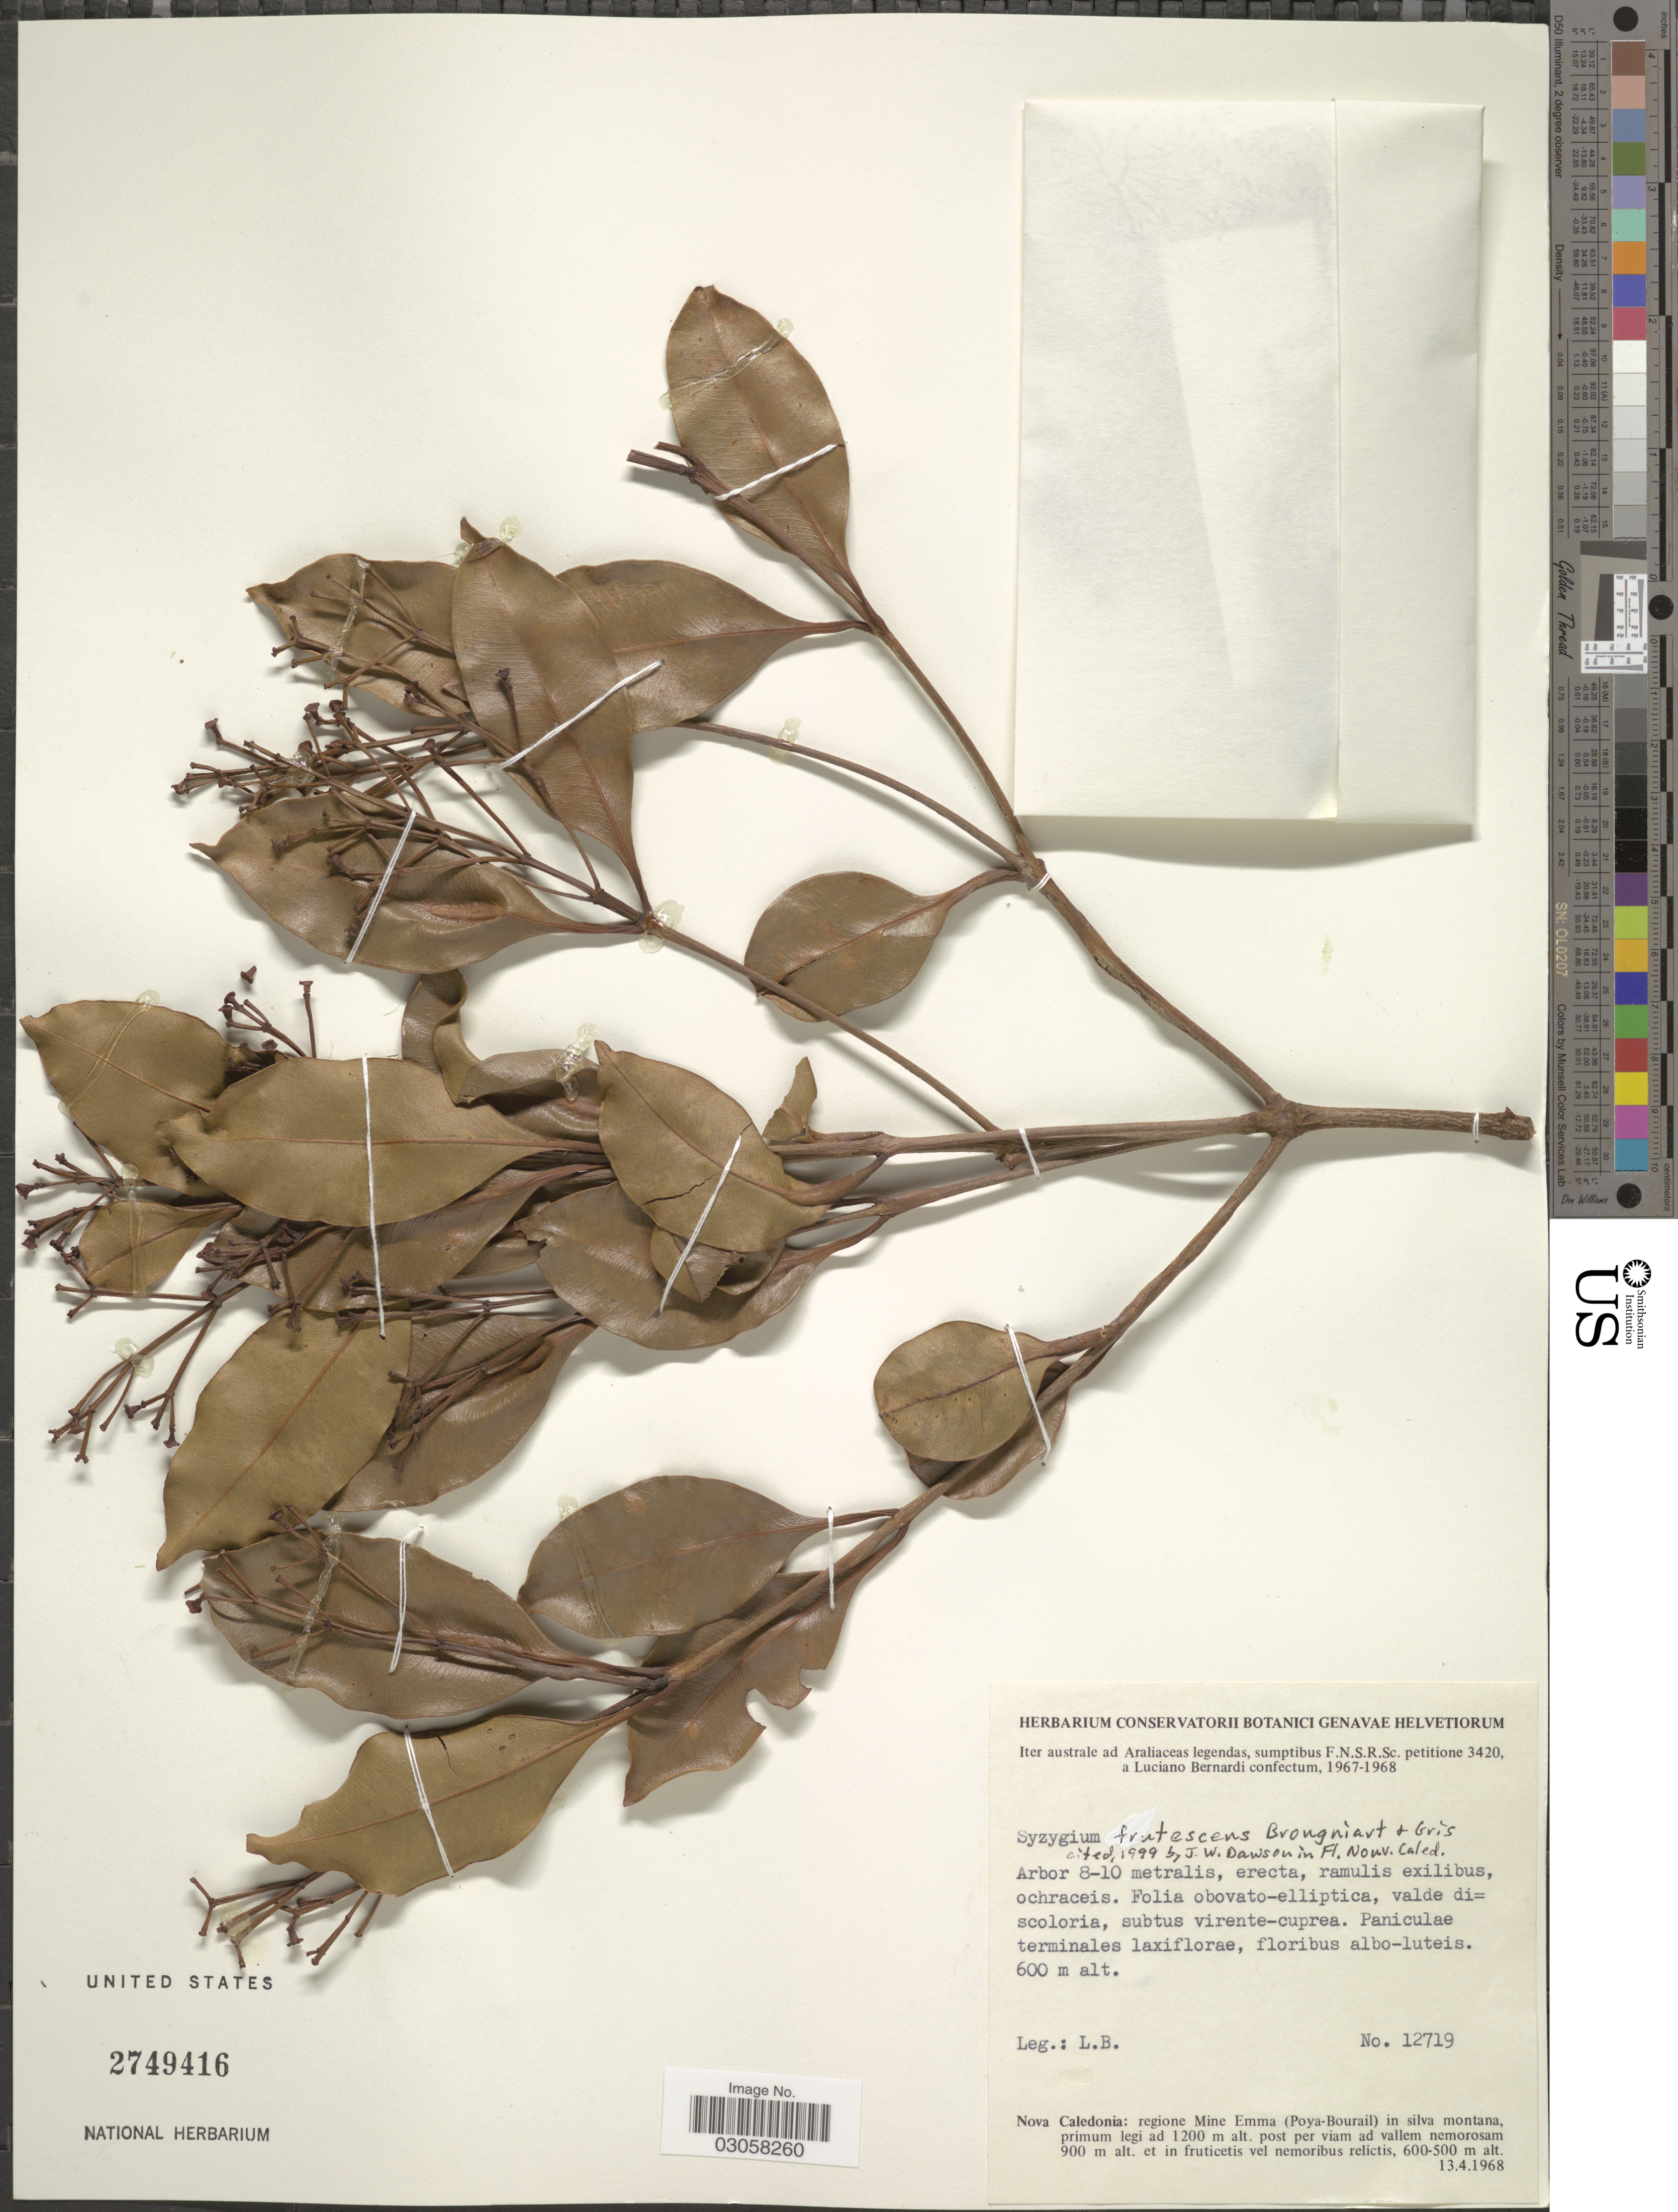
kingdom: Plantae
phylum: Tracheophyta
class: Magnoliopsida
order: Myrtales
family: Myrtaceae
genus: Syzygium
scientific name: Syzygium frutescens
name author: Brongn. & Gris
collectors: L. Bernardi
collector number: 12719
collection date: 1968-04-13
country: New Caledonia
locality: Novo Caledonia: regione Mine Emma (Poya-Bourail) in silva montana.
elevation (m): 600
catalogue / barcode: US 2749416